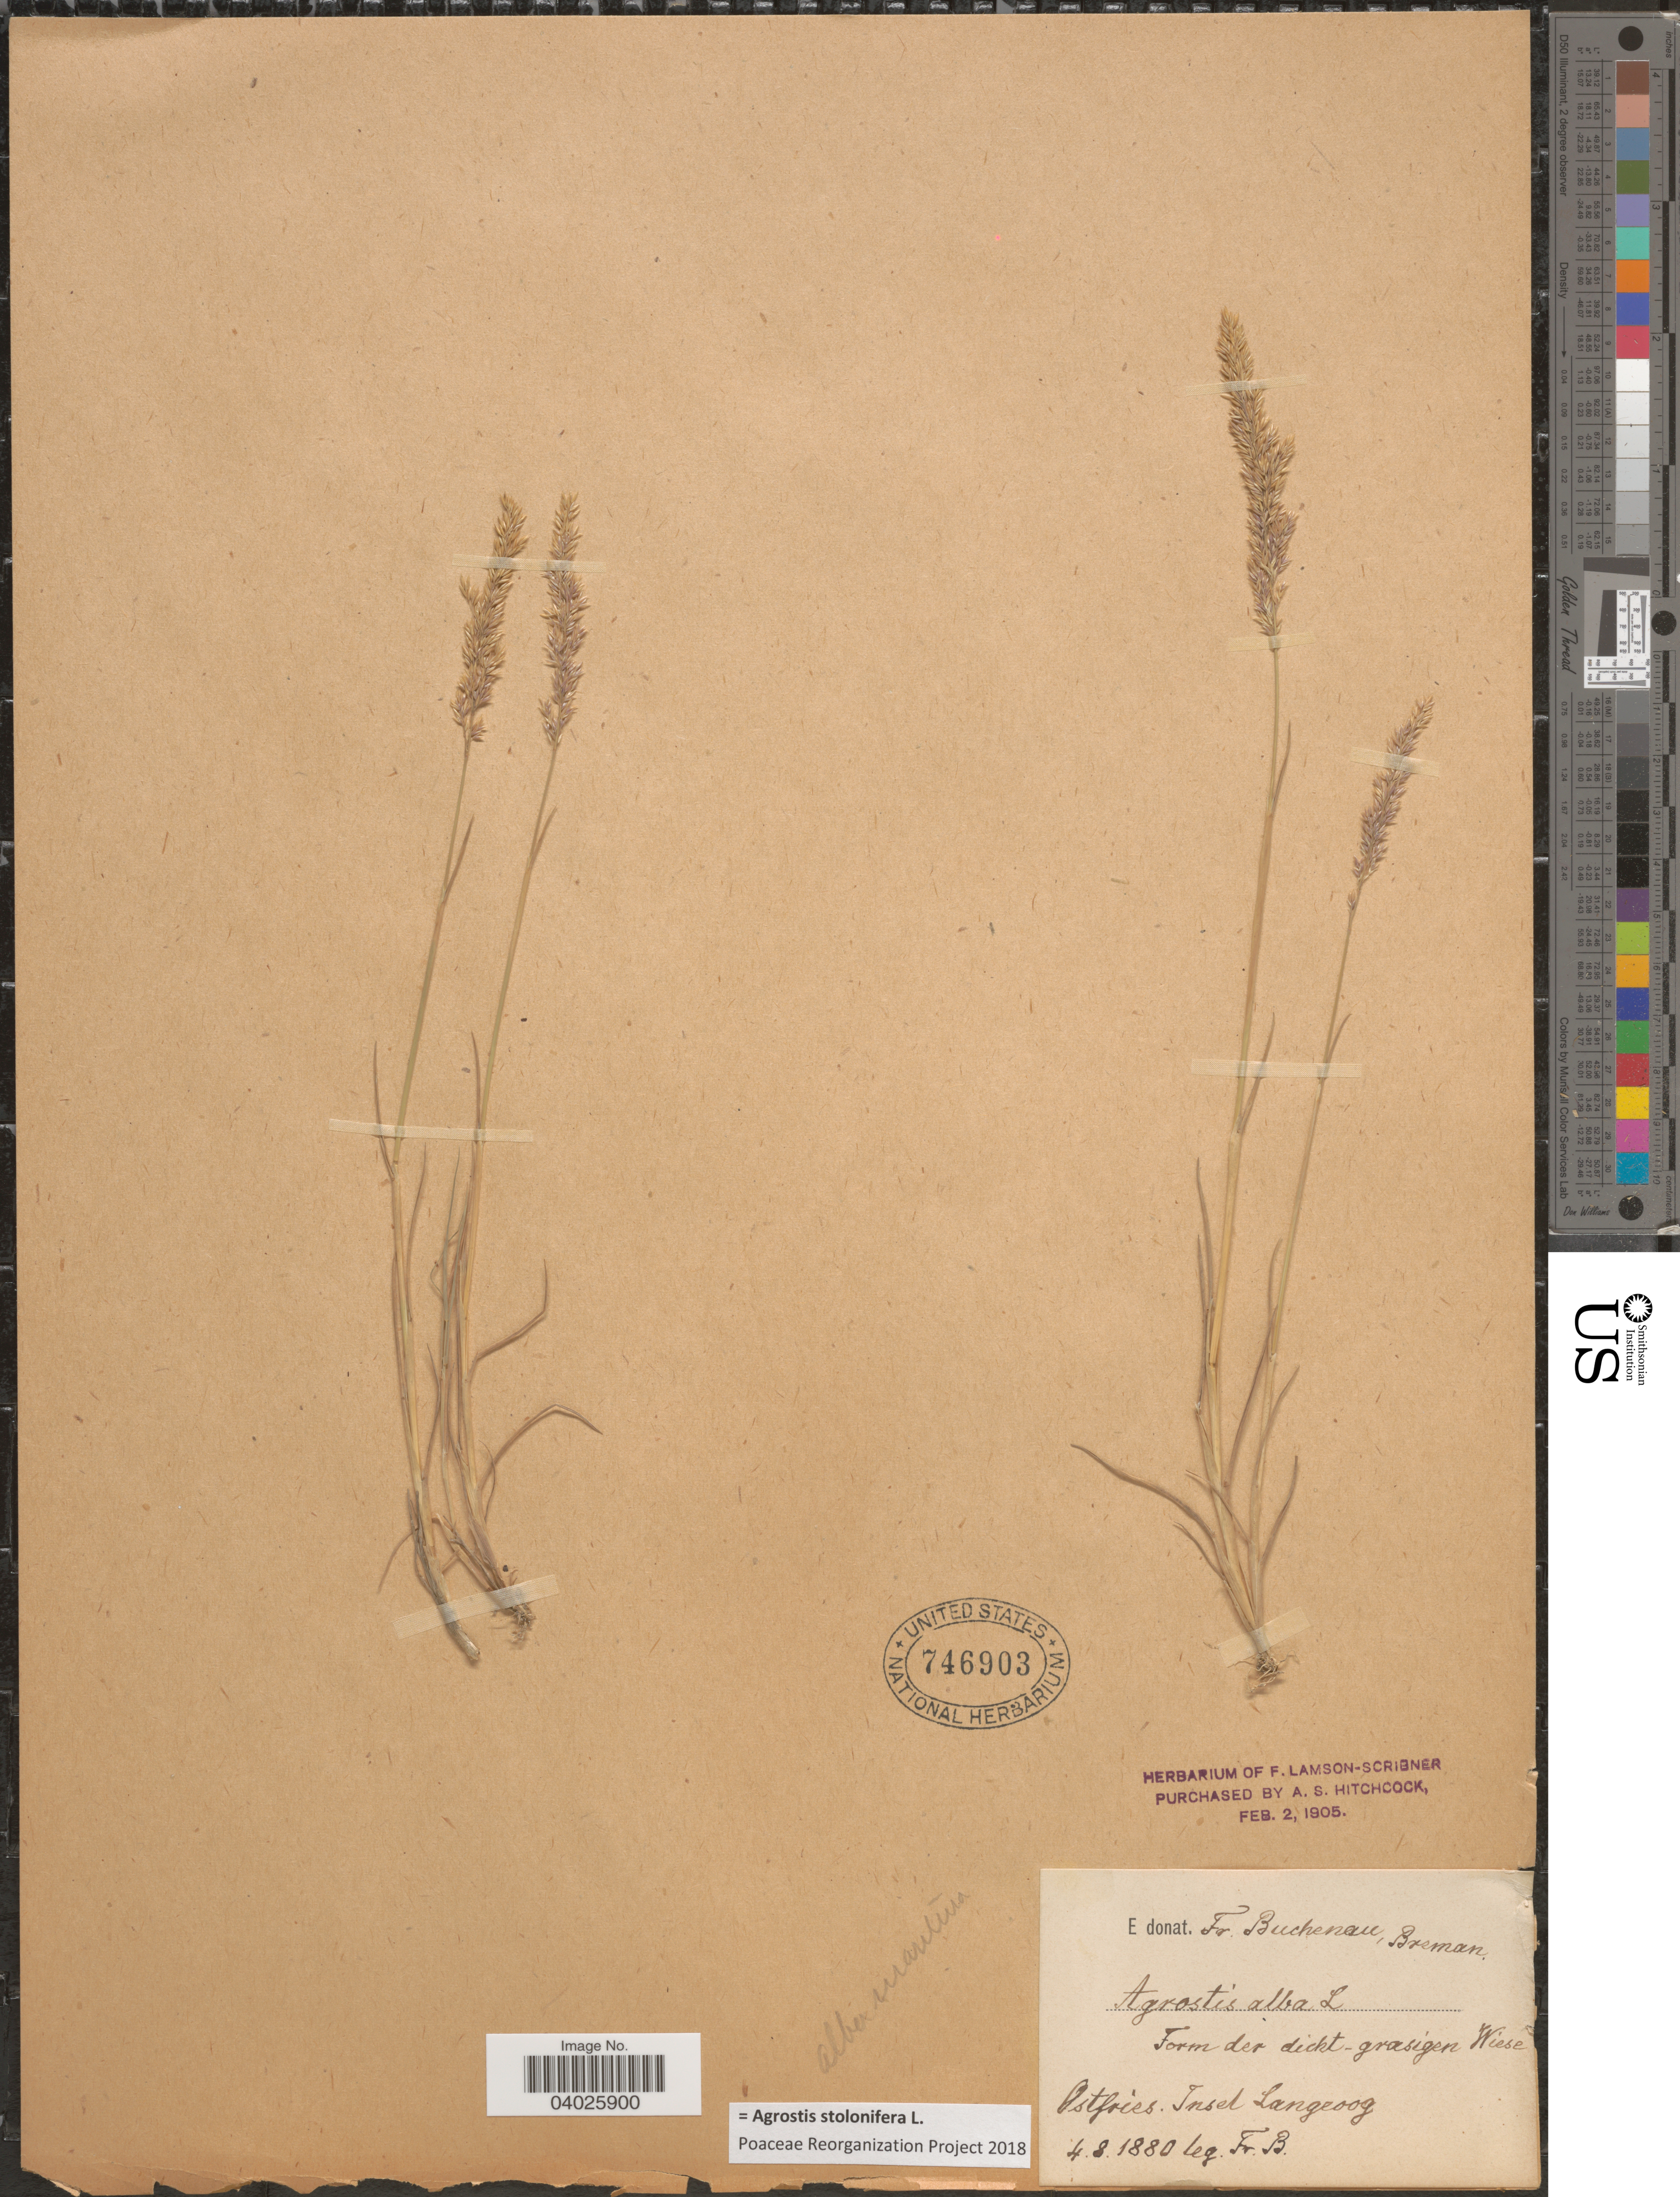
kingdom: Plantae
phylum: Tracheophyta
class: Liliopsida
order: Poales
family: Poaceae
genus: Agrostis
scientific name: Agrostis stolonifera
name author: L.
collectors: F. Buchenau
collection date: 1880-08-04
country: Germany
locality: Ostfries. Insel Langeoog.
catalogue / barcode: US 746903